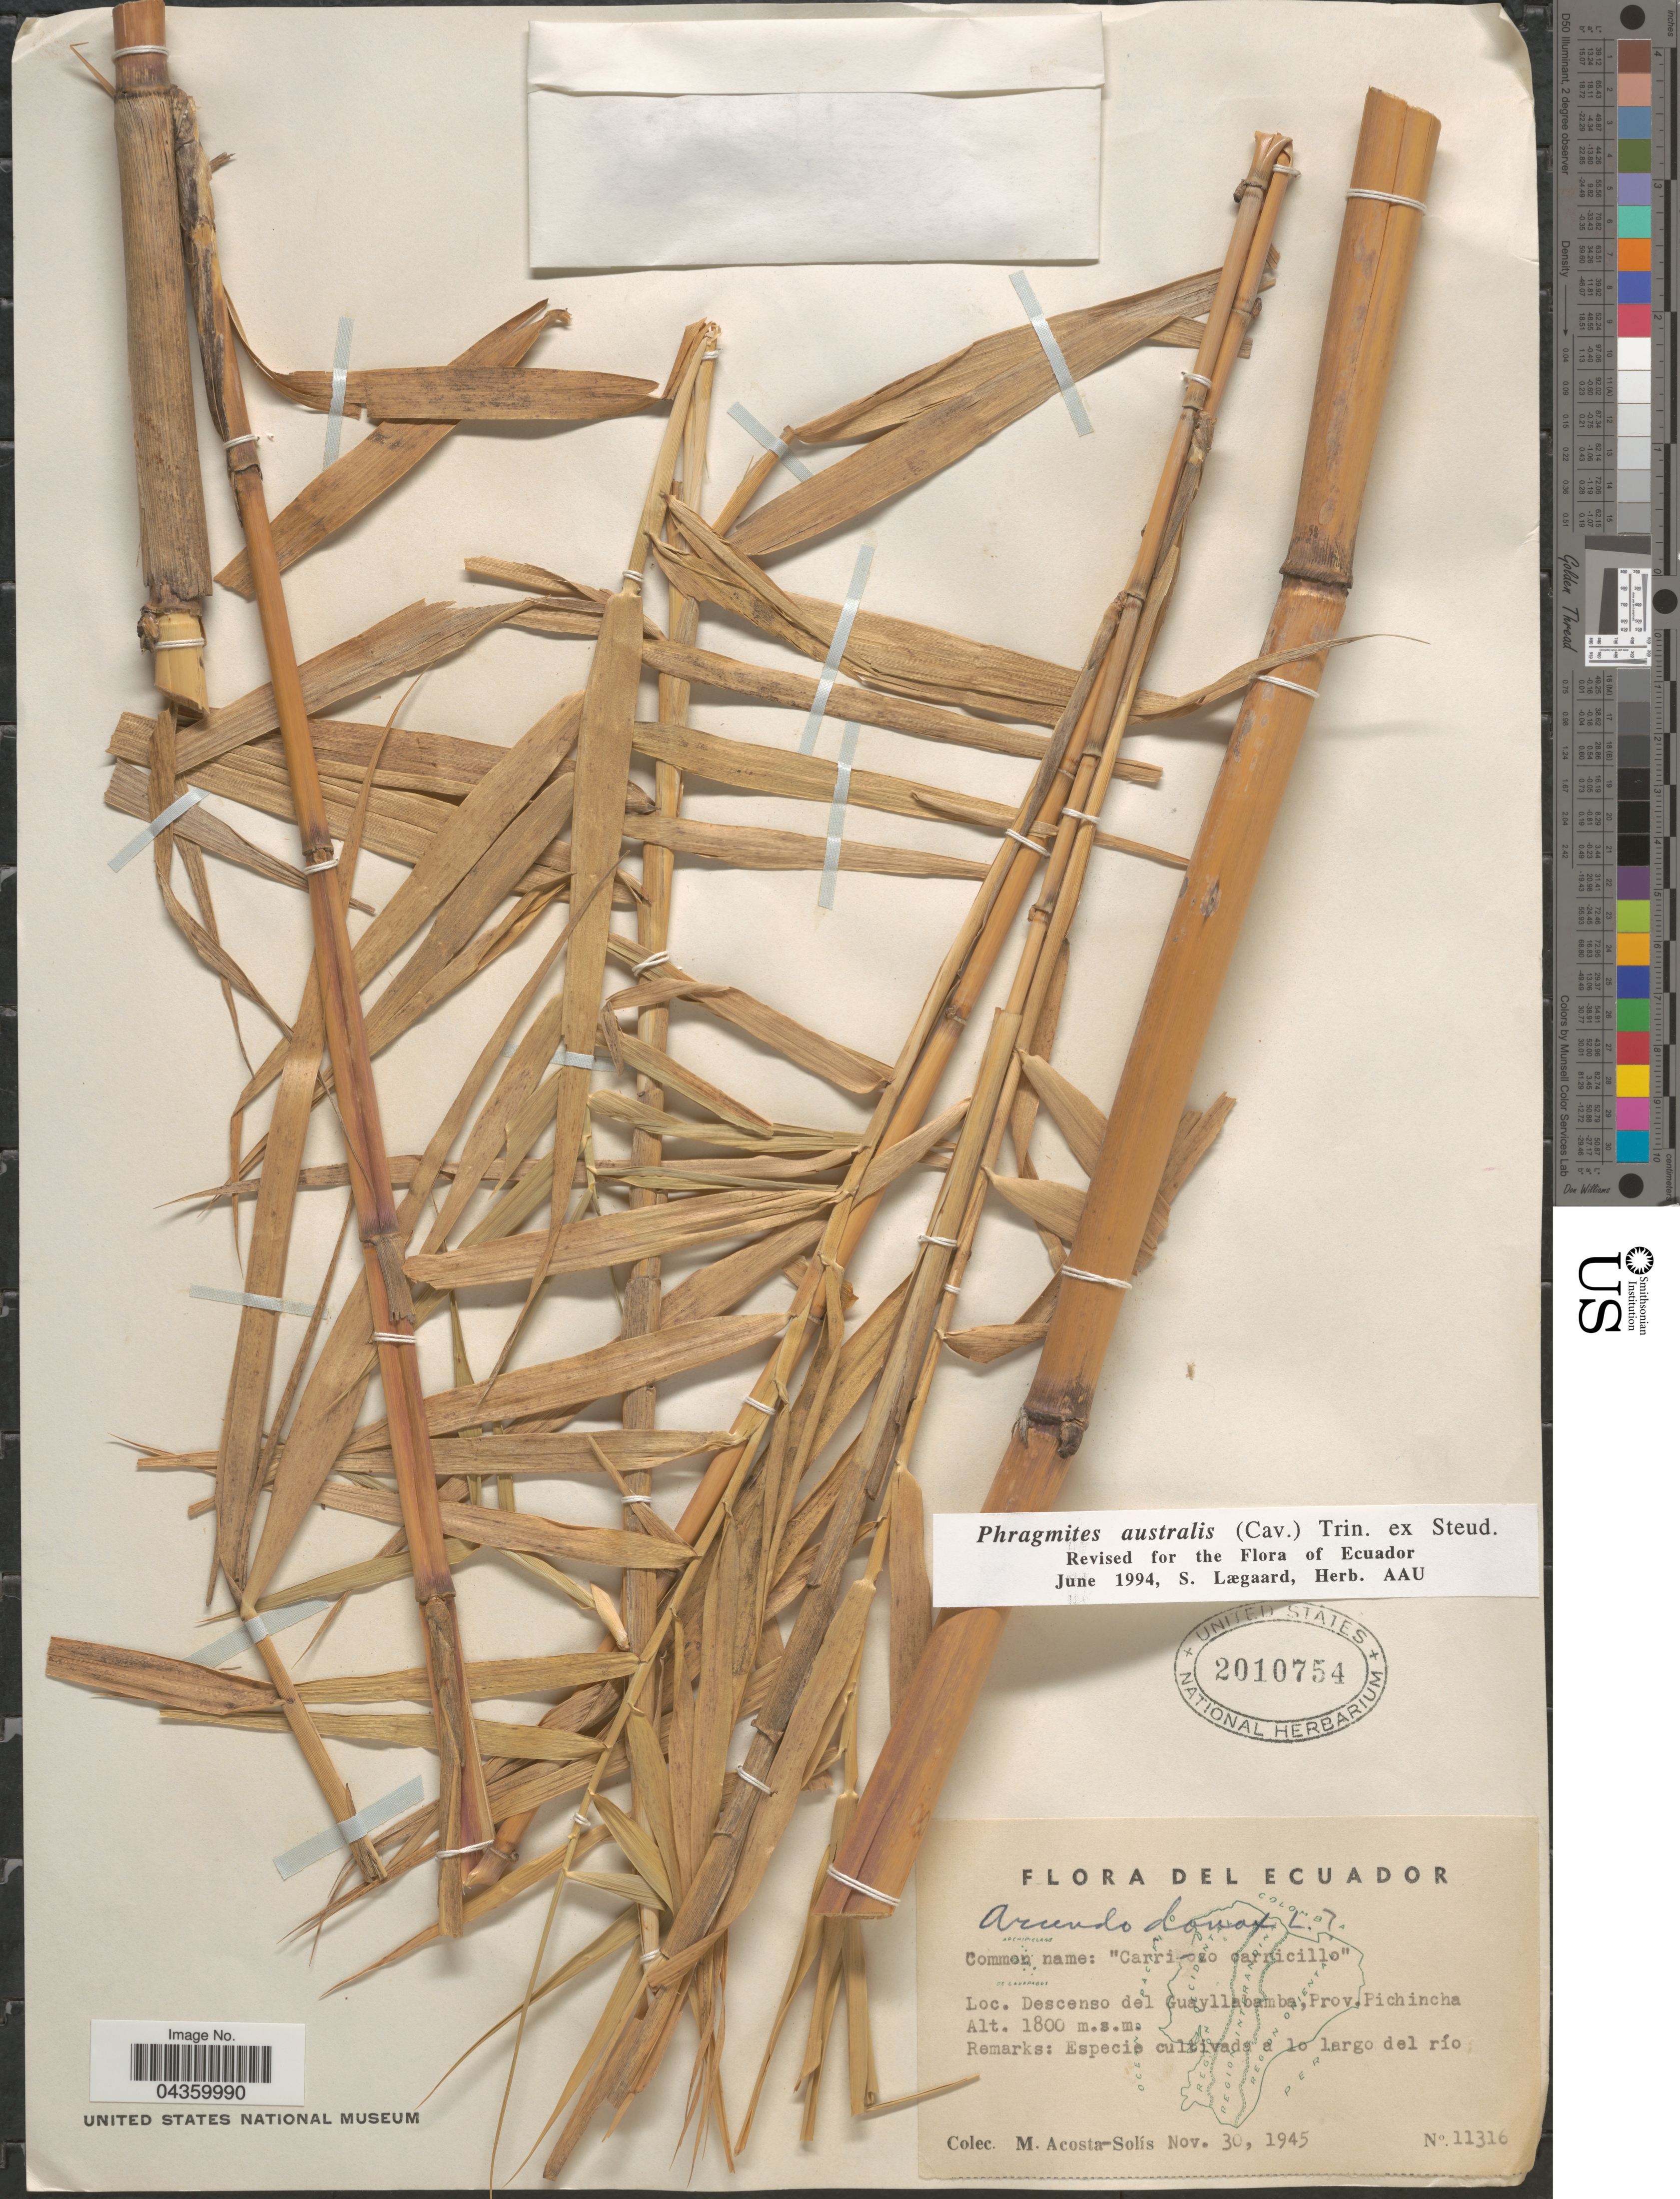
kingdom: Plantae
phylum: Tracheophyta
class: Liliopsida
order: Poales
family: Poaceae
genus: Phragmites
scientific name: Phragmites australis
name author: (Cav.) Trin. ex Steud.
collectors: M. Acosta Solis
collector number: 11316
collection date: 1945-11-30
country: Ecuador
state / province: Pichincha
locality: Descenso del Guayllabamba.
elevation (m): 1800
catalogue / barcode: US 2010754